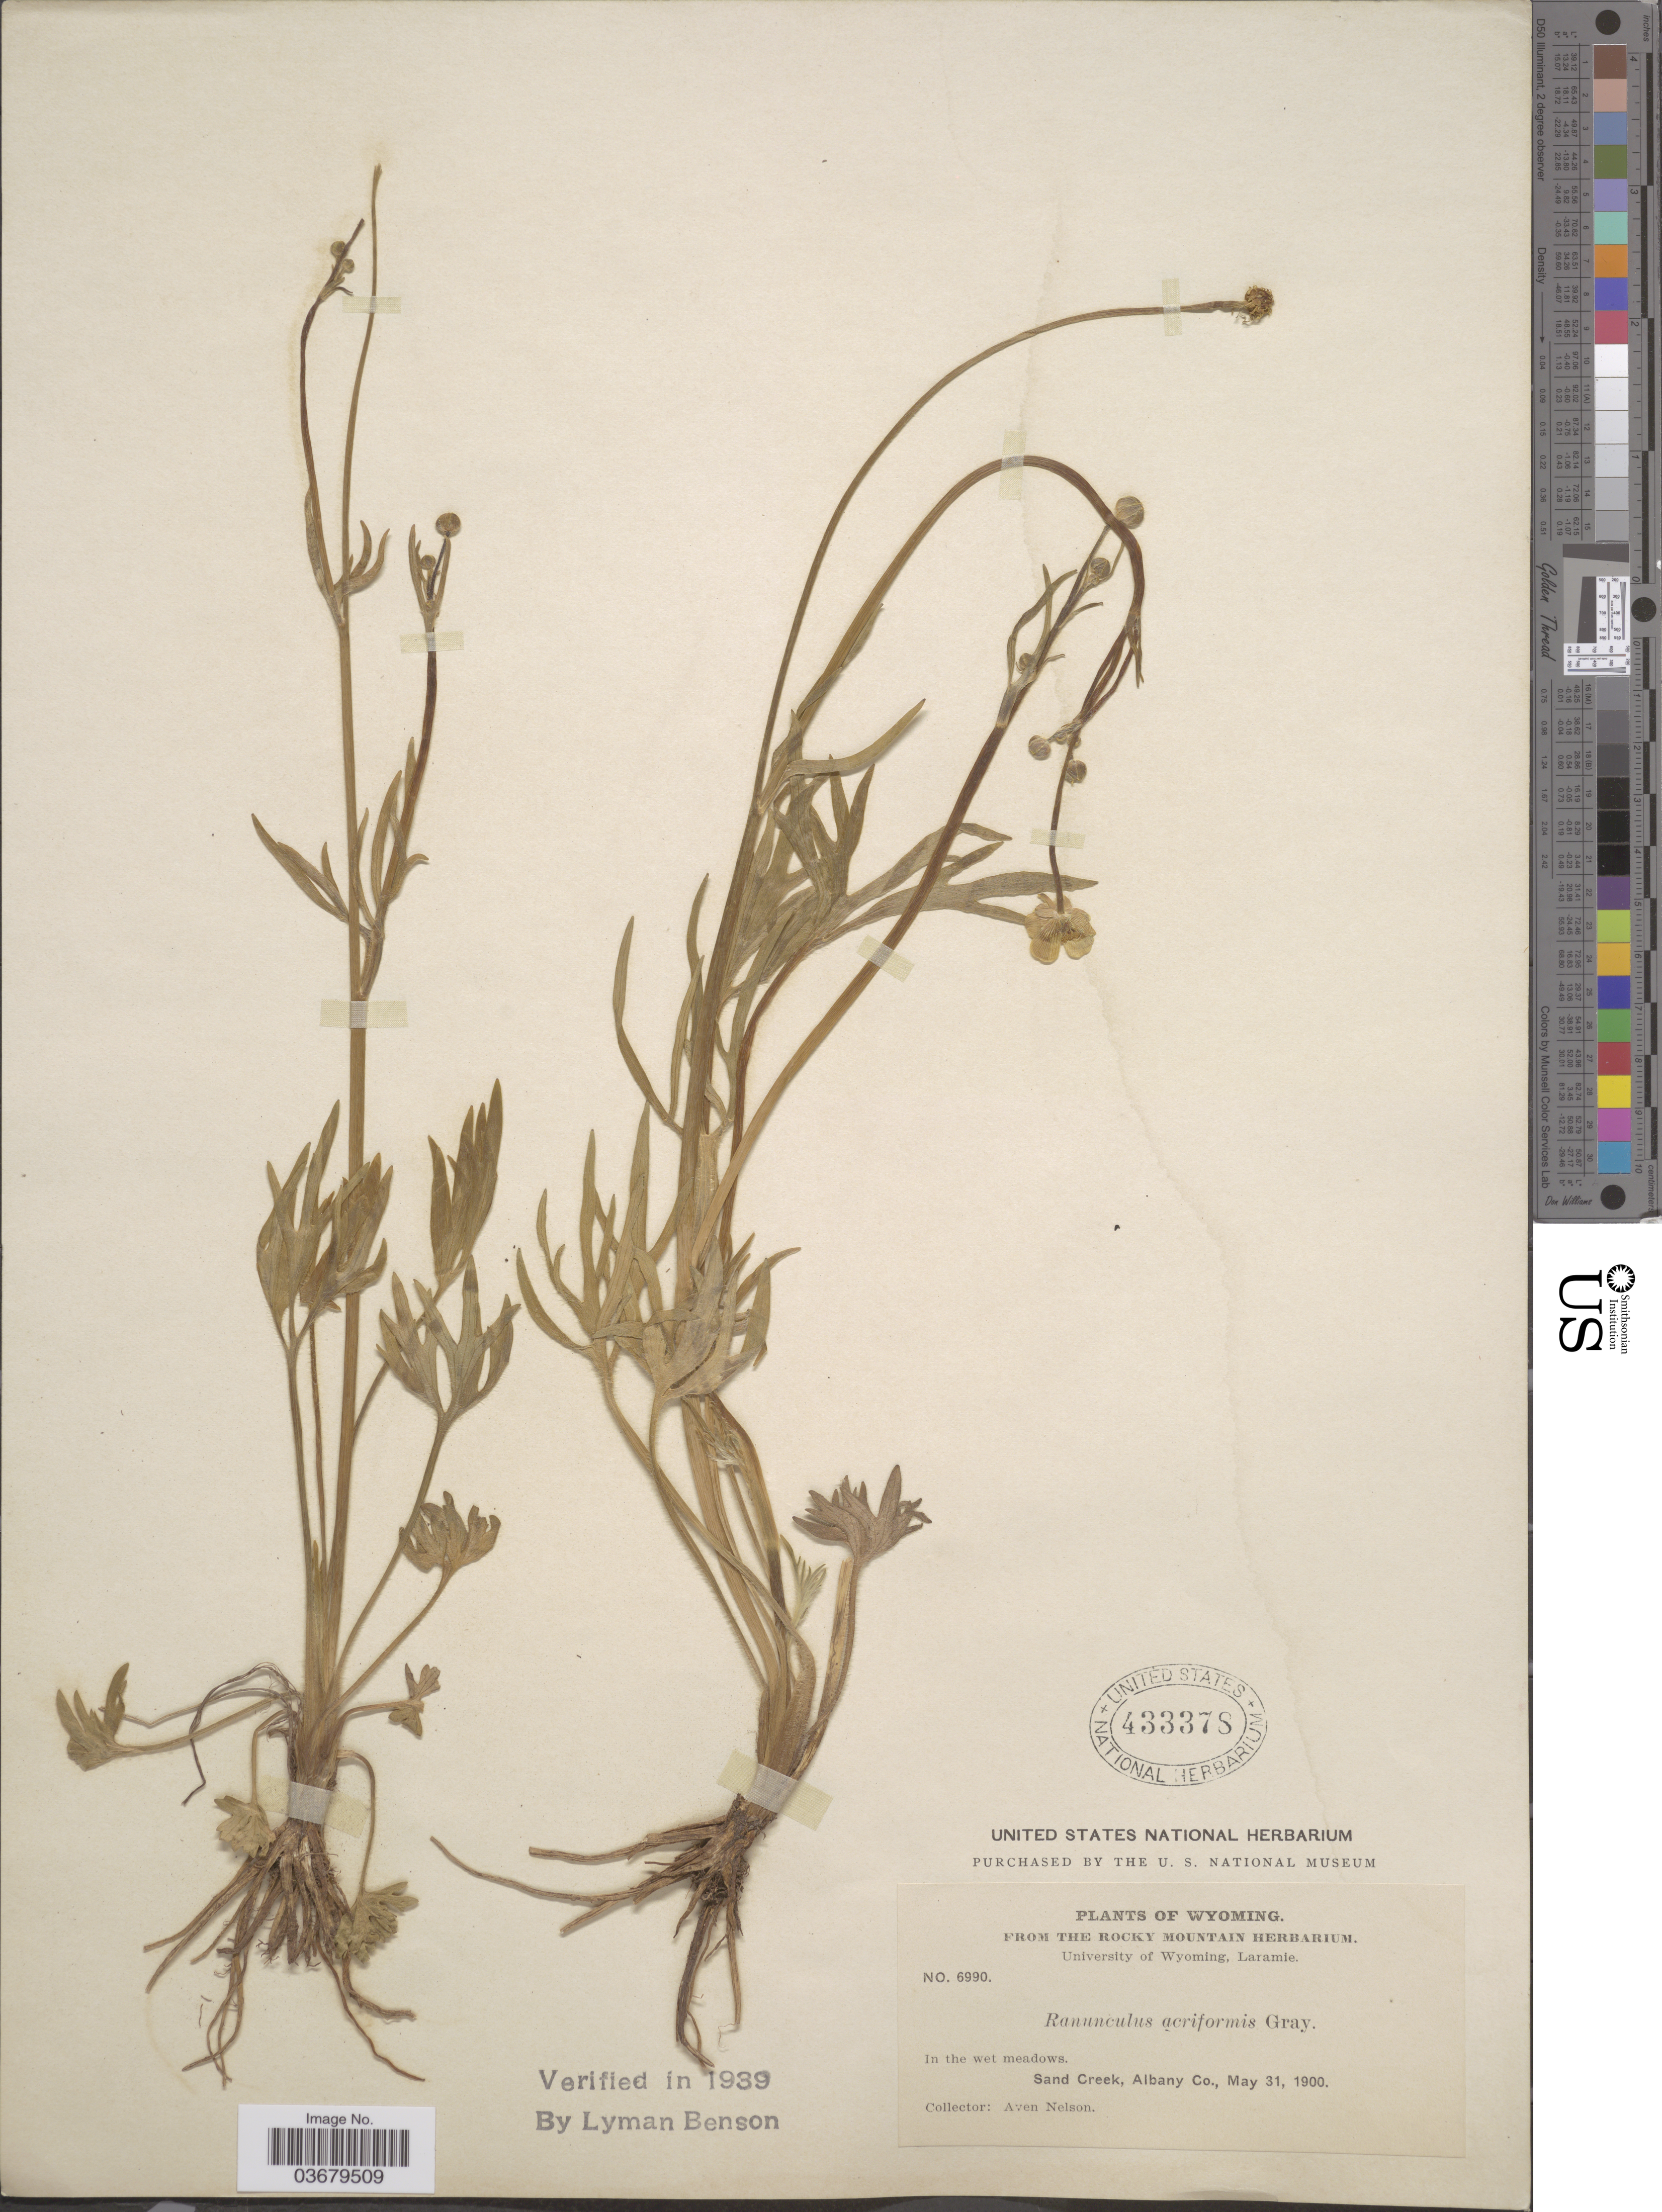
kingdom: Plantae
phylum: Tracheophyta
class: Magnoliopsida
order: Ranunculales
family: Ranunculaceae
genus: Ranunculus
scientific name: Ranunculus acriformis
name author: A. Gray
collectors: A. Nelson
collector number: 6990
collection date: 1900-05-31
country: United States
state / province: Wyoming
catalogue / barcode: US 433378